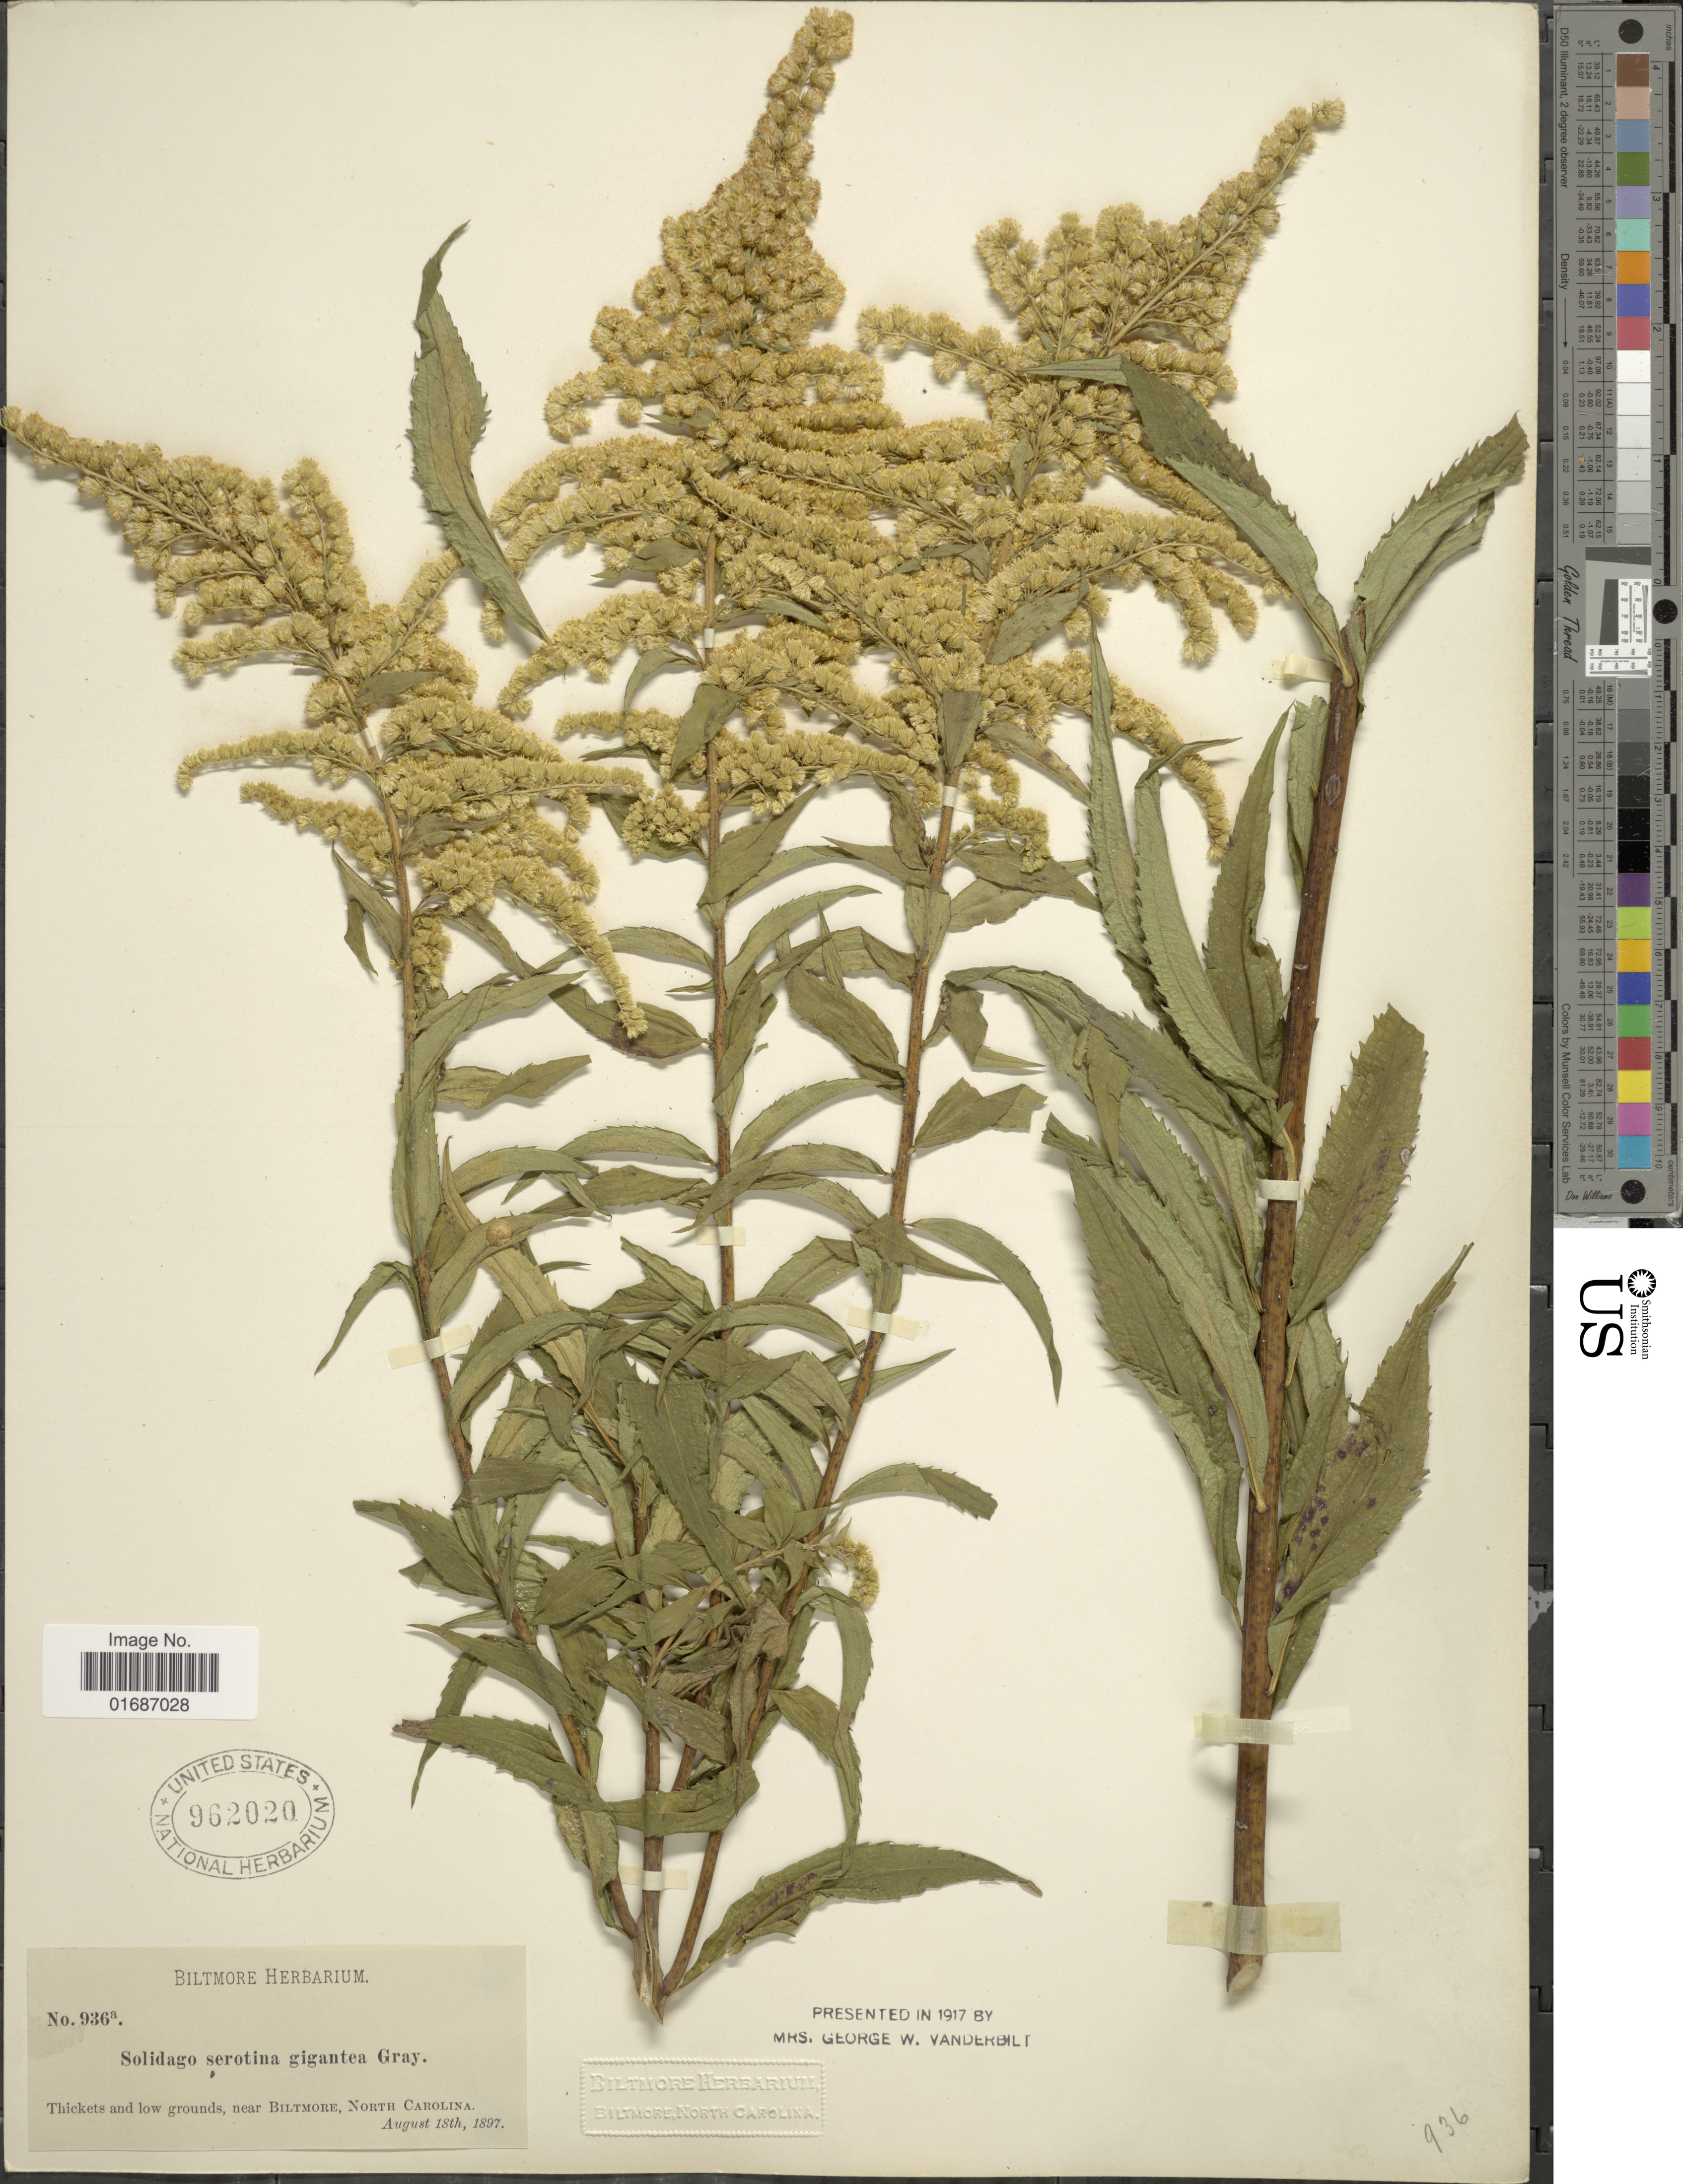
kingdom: Plantae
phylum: Tracheophyta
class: Magnoliopsida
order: Asterales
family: Asteraceae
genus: Solidago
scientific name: Solidago gigantea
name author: Aiton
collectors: ex herb. Biltmore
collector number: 936a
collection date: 1897-08-18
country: United States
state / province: North Carolina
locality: Thickets and low grounds, near Biltmore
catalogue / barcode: US 962020